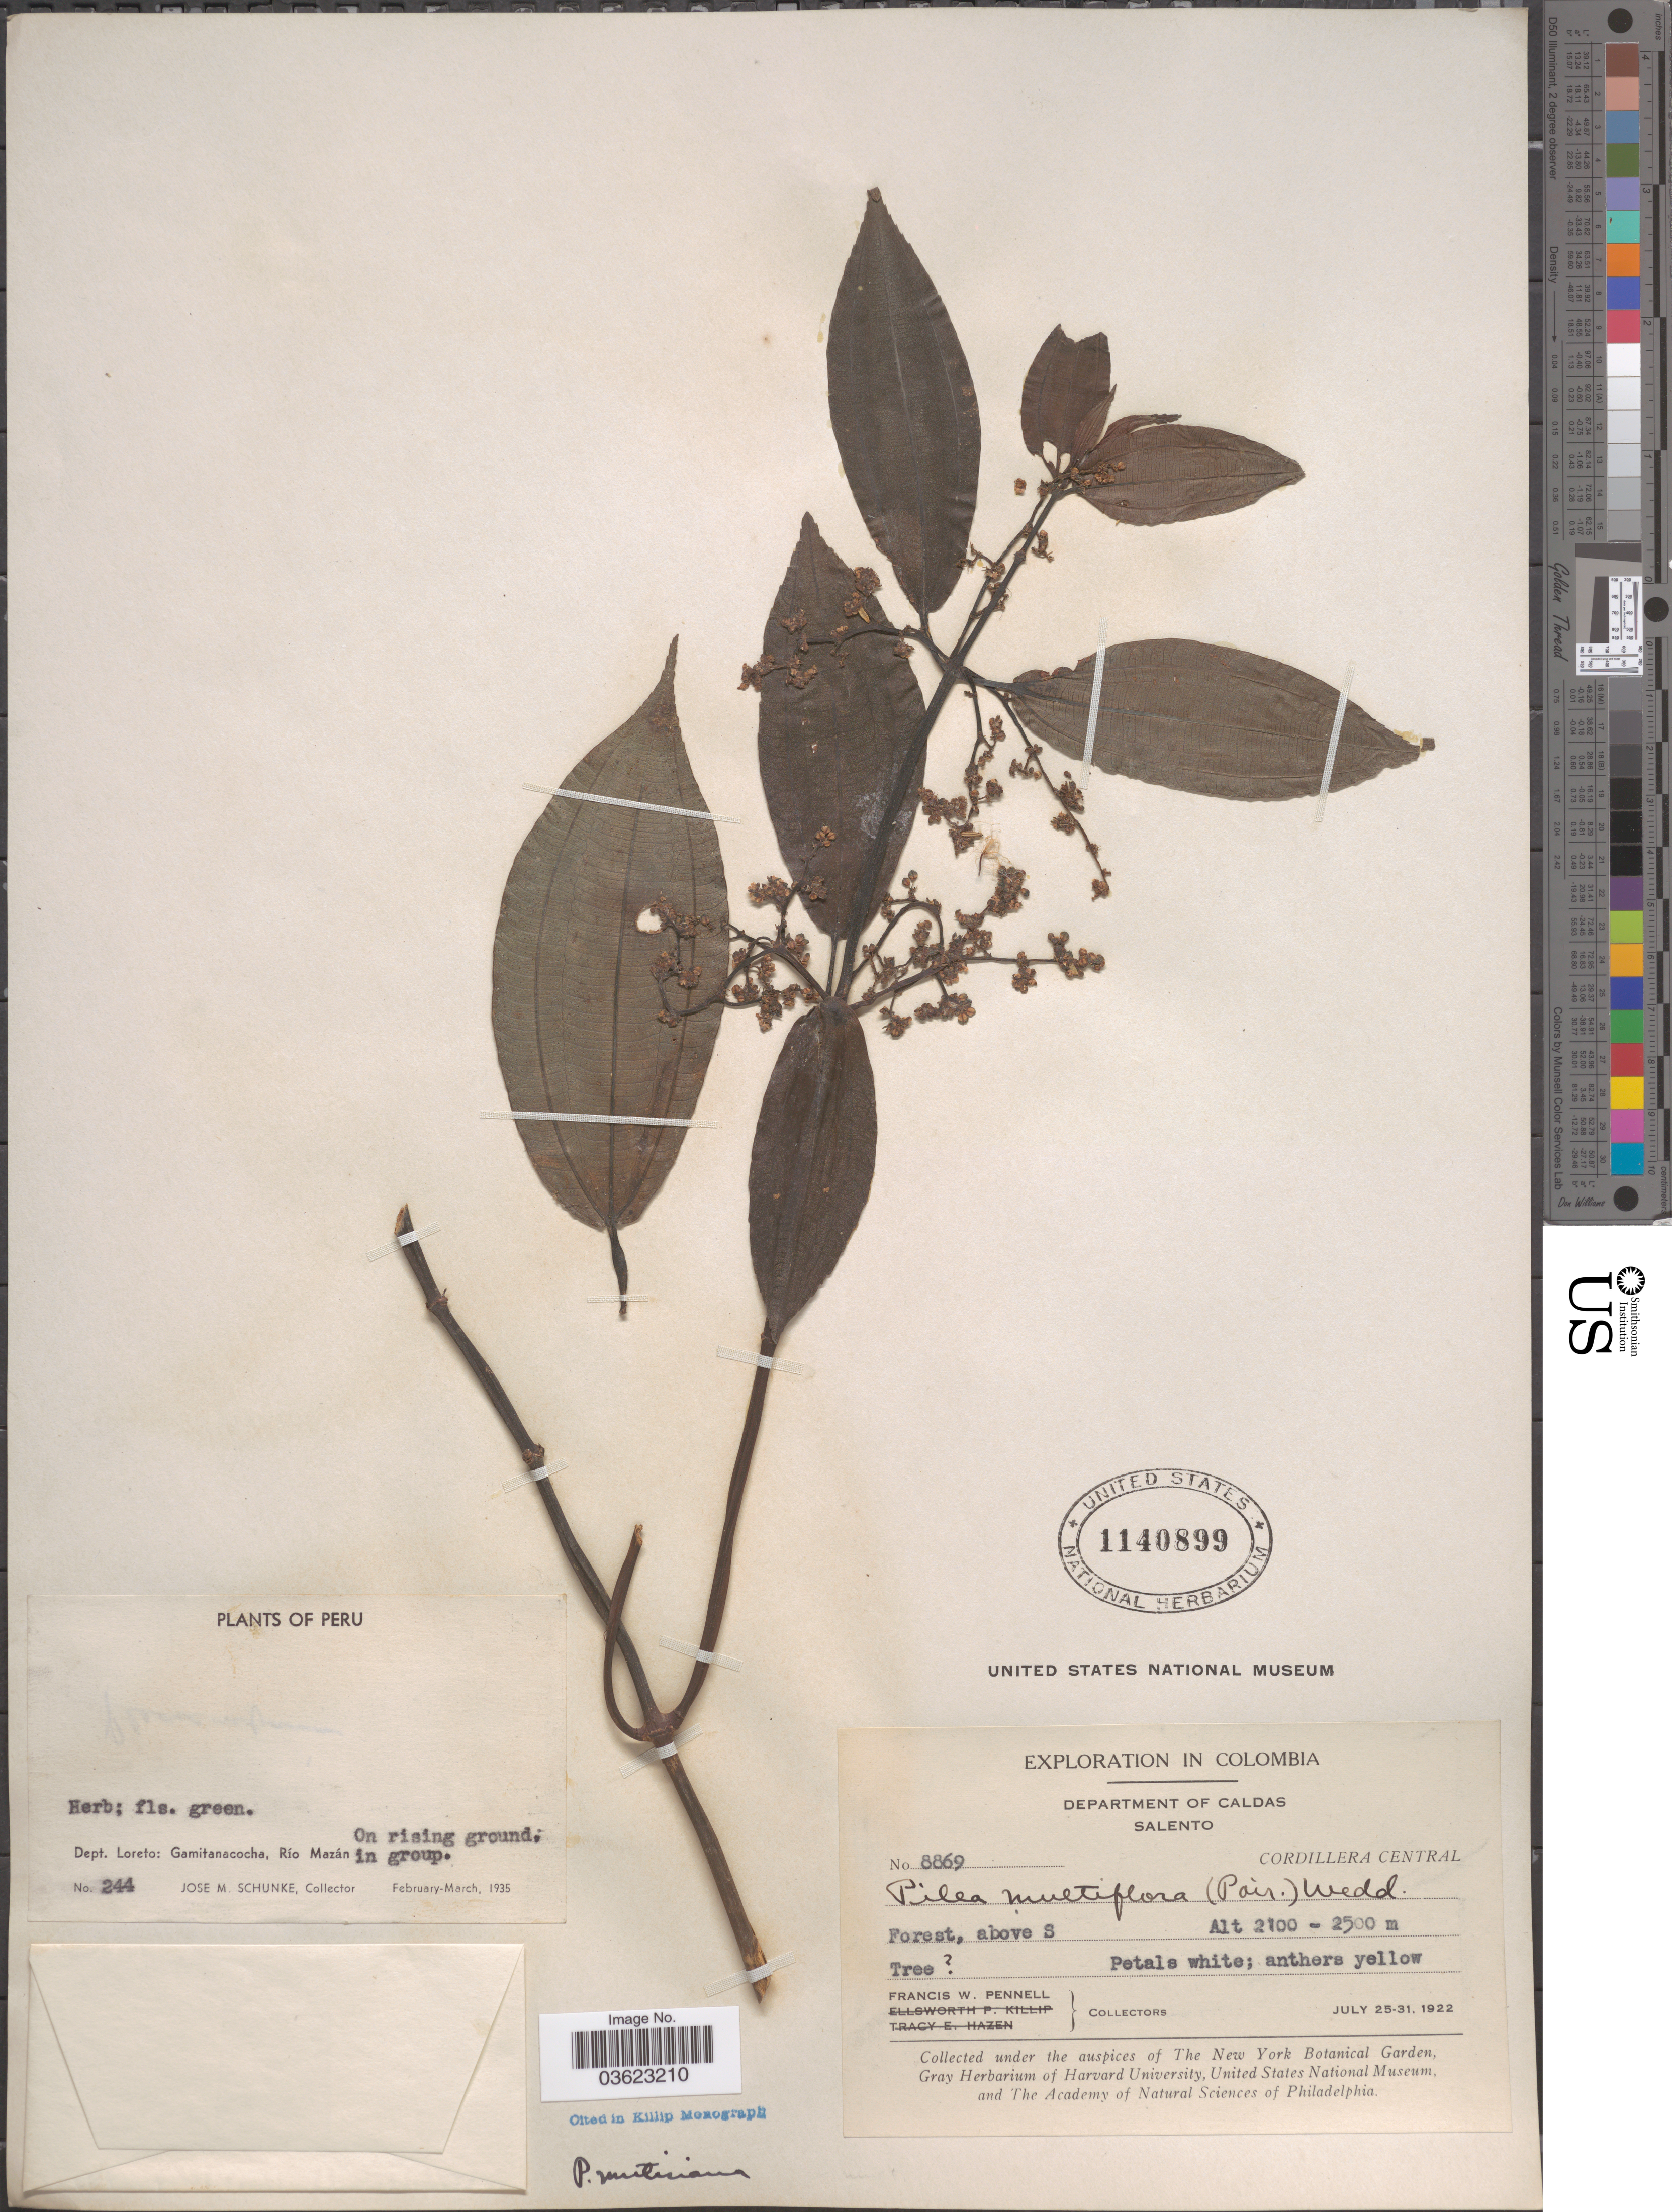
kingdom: Plantae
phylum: Tracheophyta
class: Magnoliopsida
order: Rosales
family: Urticaceae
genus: Pilea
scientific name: Pilea mutisiana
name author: Wedd.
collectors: F. W. Pennell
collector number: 8869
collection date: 1922-07-25/1922-07-31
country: Colombia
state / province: Caldas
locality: Department of Caldas. Salento. Cordillera Central. Above S.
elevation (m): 2100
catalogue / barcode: US 1140899